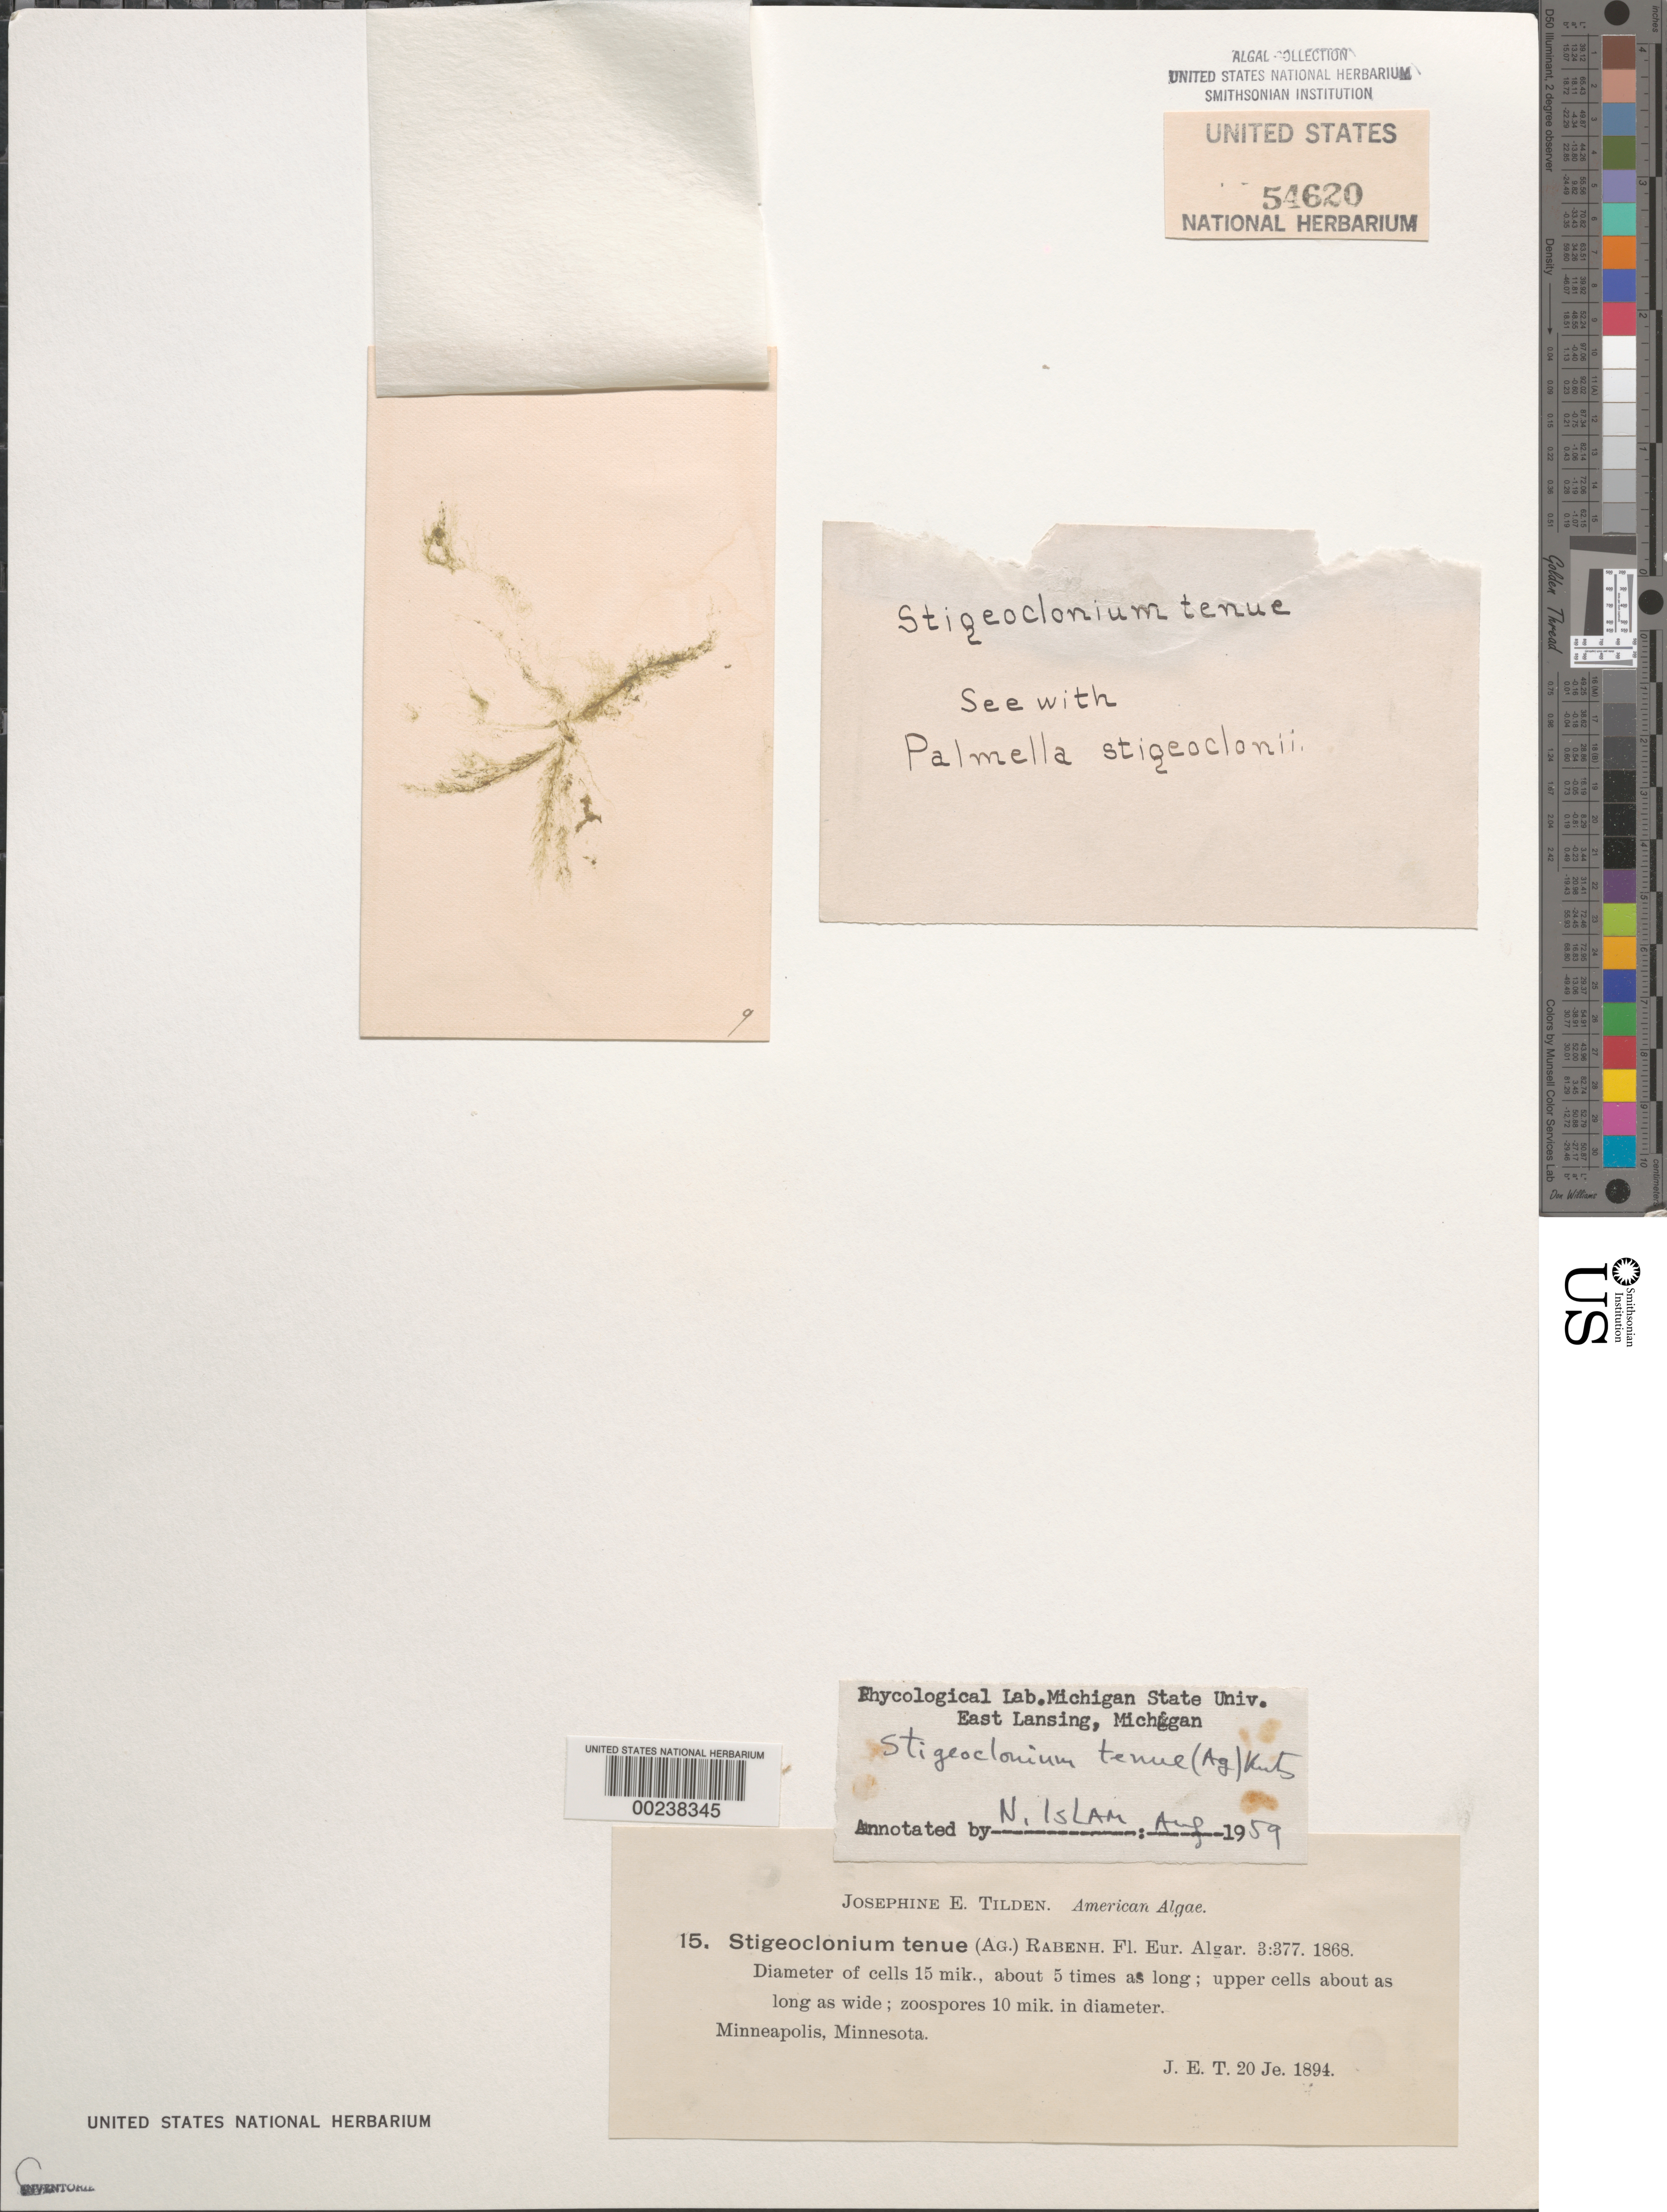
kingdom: Plantae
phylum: Chlorophyta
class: Chlorophyceae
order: Chaetophorales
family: Chaetophoraceae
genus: Stigeoclonium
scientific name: Stigeoclonium tenue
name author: (C. Agardh) Kütz.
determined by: Islam, N.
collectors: J. E. Tilden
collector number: JET 15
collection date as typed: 20 Jun 1894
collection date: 1894-06-20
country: United States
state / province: Minnesota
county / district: Hennepin County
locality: Minneapolis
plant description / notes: Tilden, American Algae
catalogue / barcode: US 54620